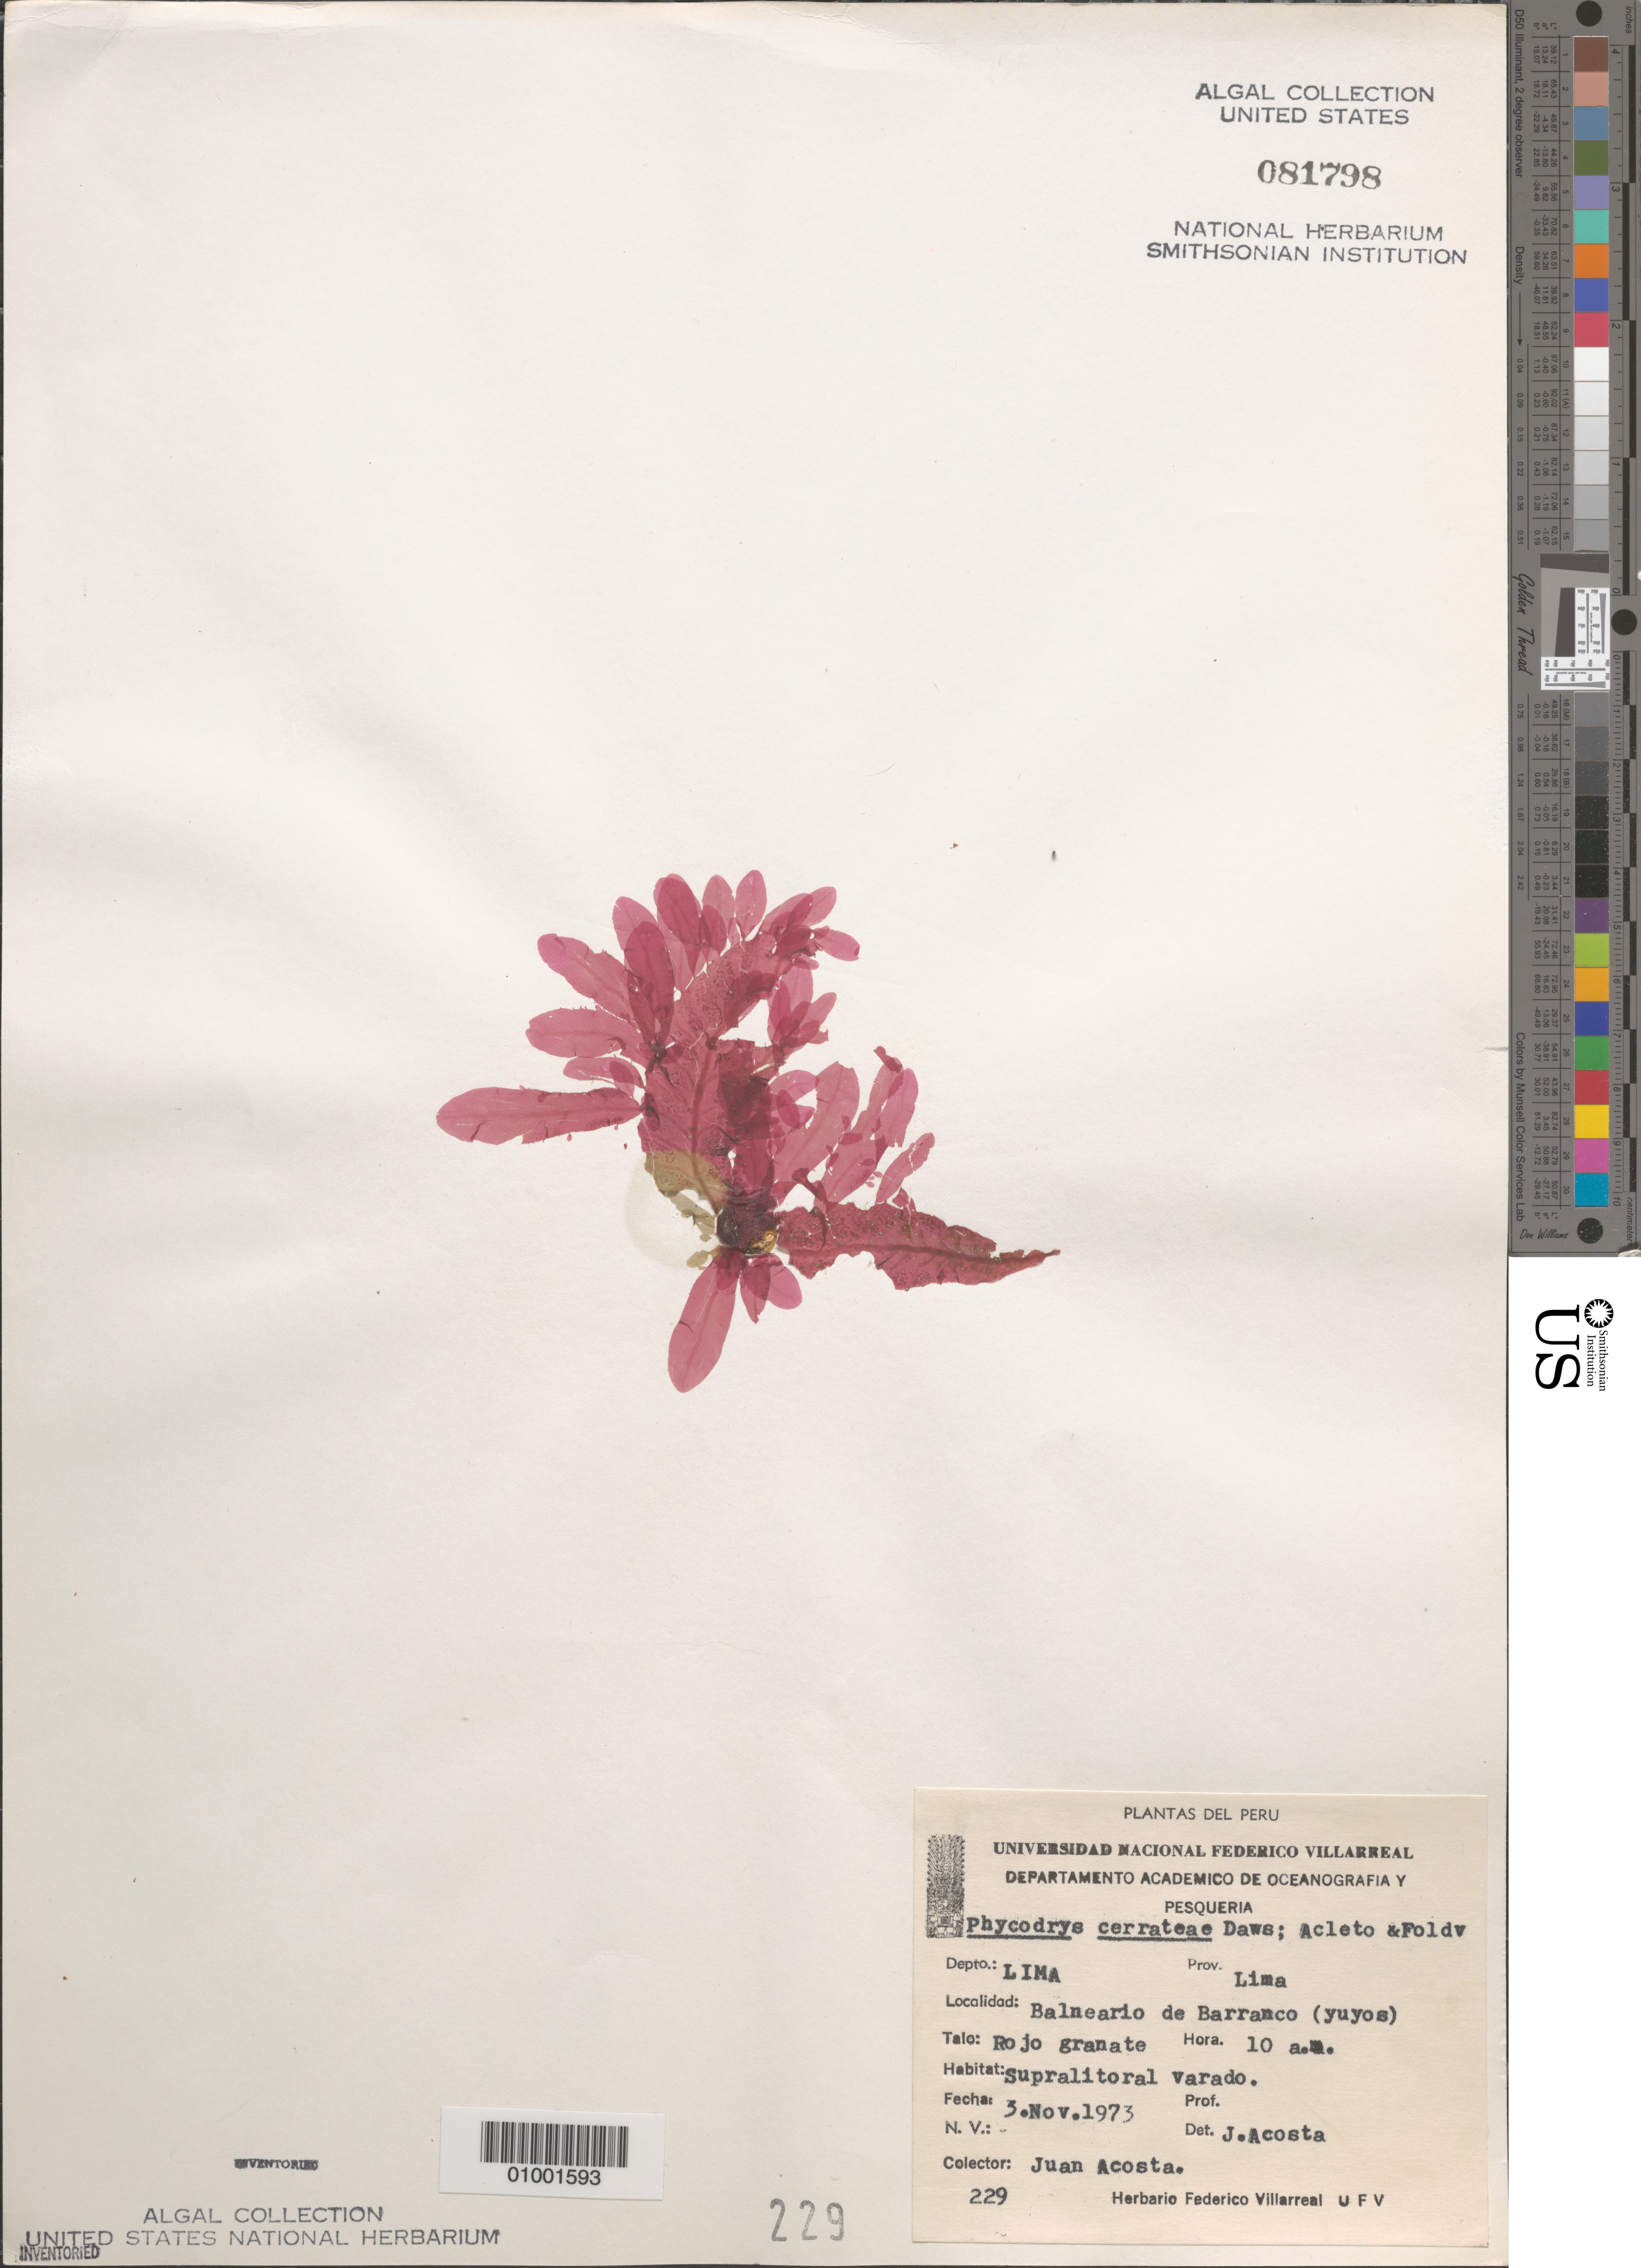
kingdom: Plantae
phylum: Rhodophyta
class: Florideophyceae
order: Ceramiales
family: Delesseriaceae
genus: Phycodrys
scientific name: Phycodrys ovalifolia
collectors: J. Acosta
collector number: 229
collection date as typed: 03 Nov 1973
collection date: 1973-11-03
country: Peru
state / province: Lima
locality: Balneario de Barranco, Yuyos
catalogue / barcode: US 81798